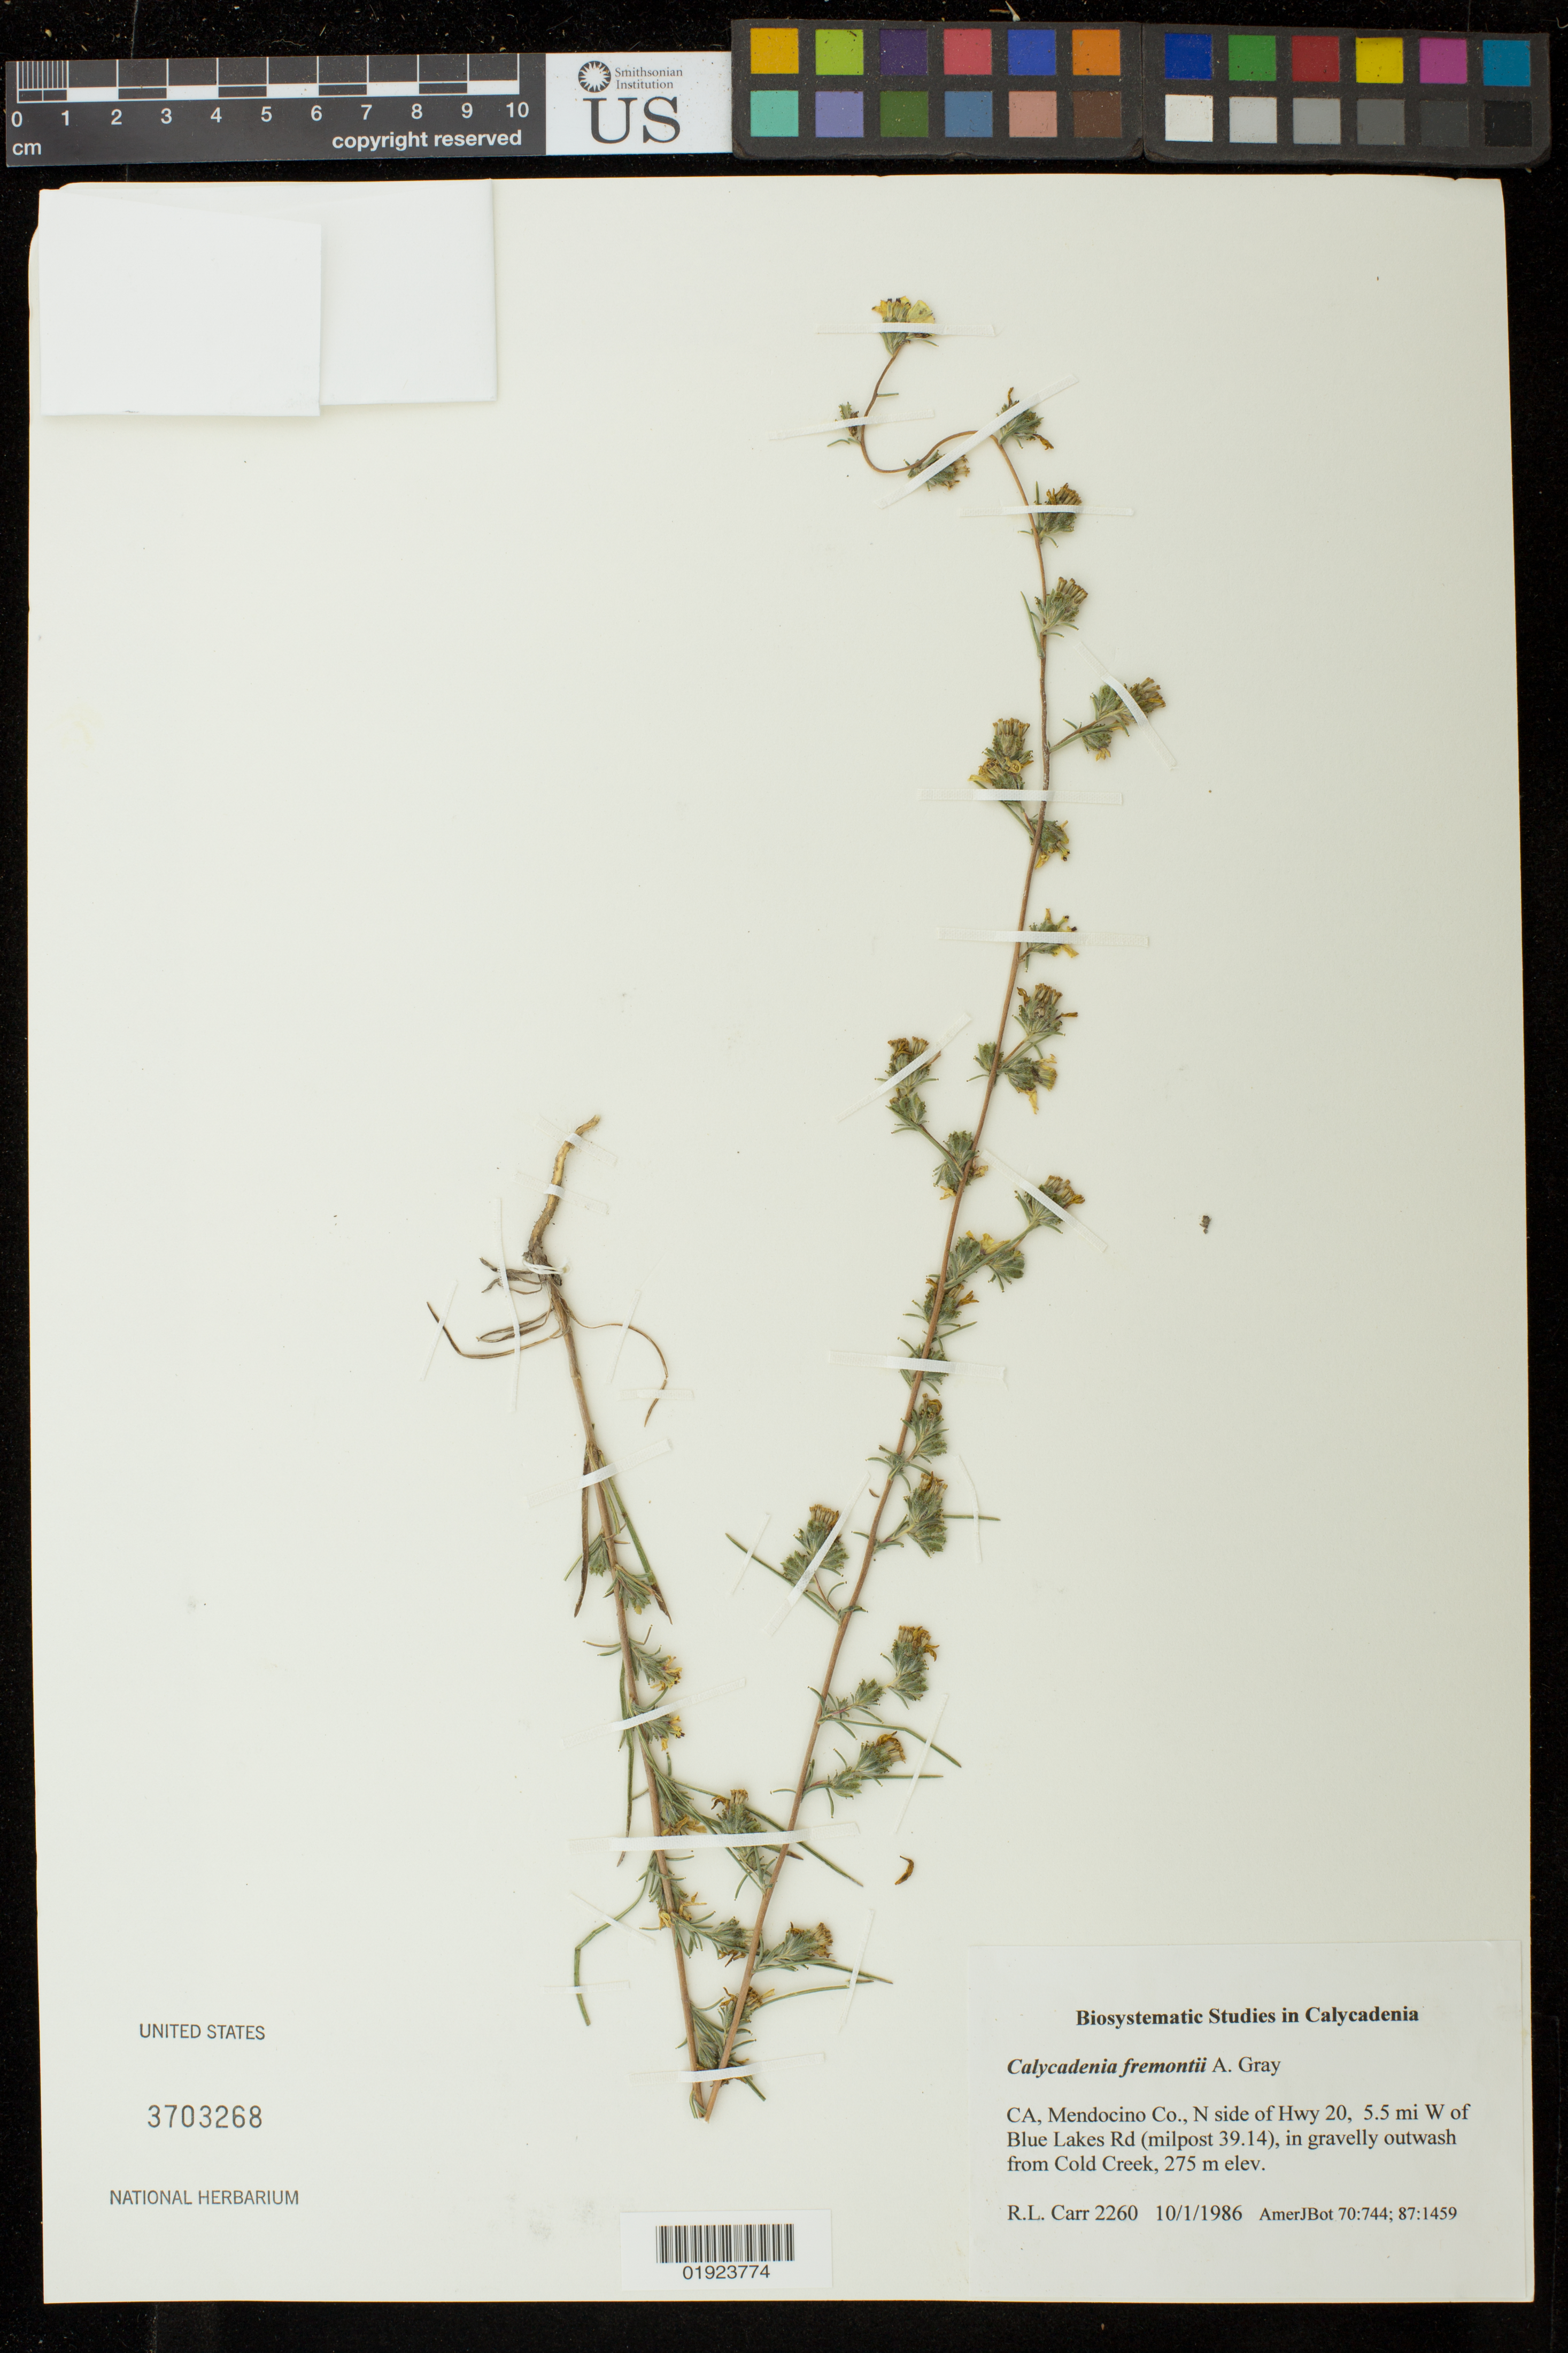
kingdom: Plantae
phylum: Tracheophyta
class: Magnoliopsida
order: Asterales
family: Asteraceae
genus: Calycadenia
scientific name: Calycadenia fremontii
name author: A. Gray in Emory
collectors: R. Carr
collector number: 2260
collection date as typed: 10/1/1986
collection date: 1986-10-01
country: United States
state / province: California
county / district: Mendocino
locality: N side of Hwy 20, 5.5 mi W of Blue Lakes Rd (milepost 39.14), in outwash from Cold Creek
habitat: gravelly outwash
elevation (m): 275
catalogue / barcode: US 3703268